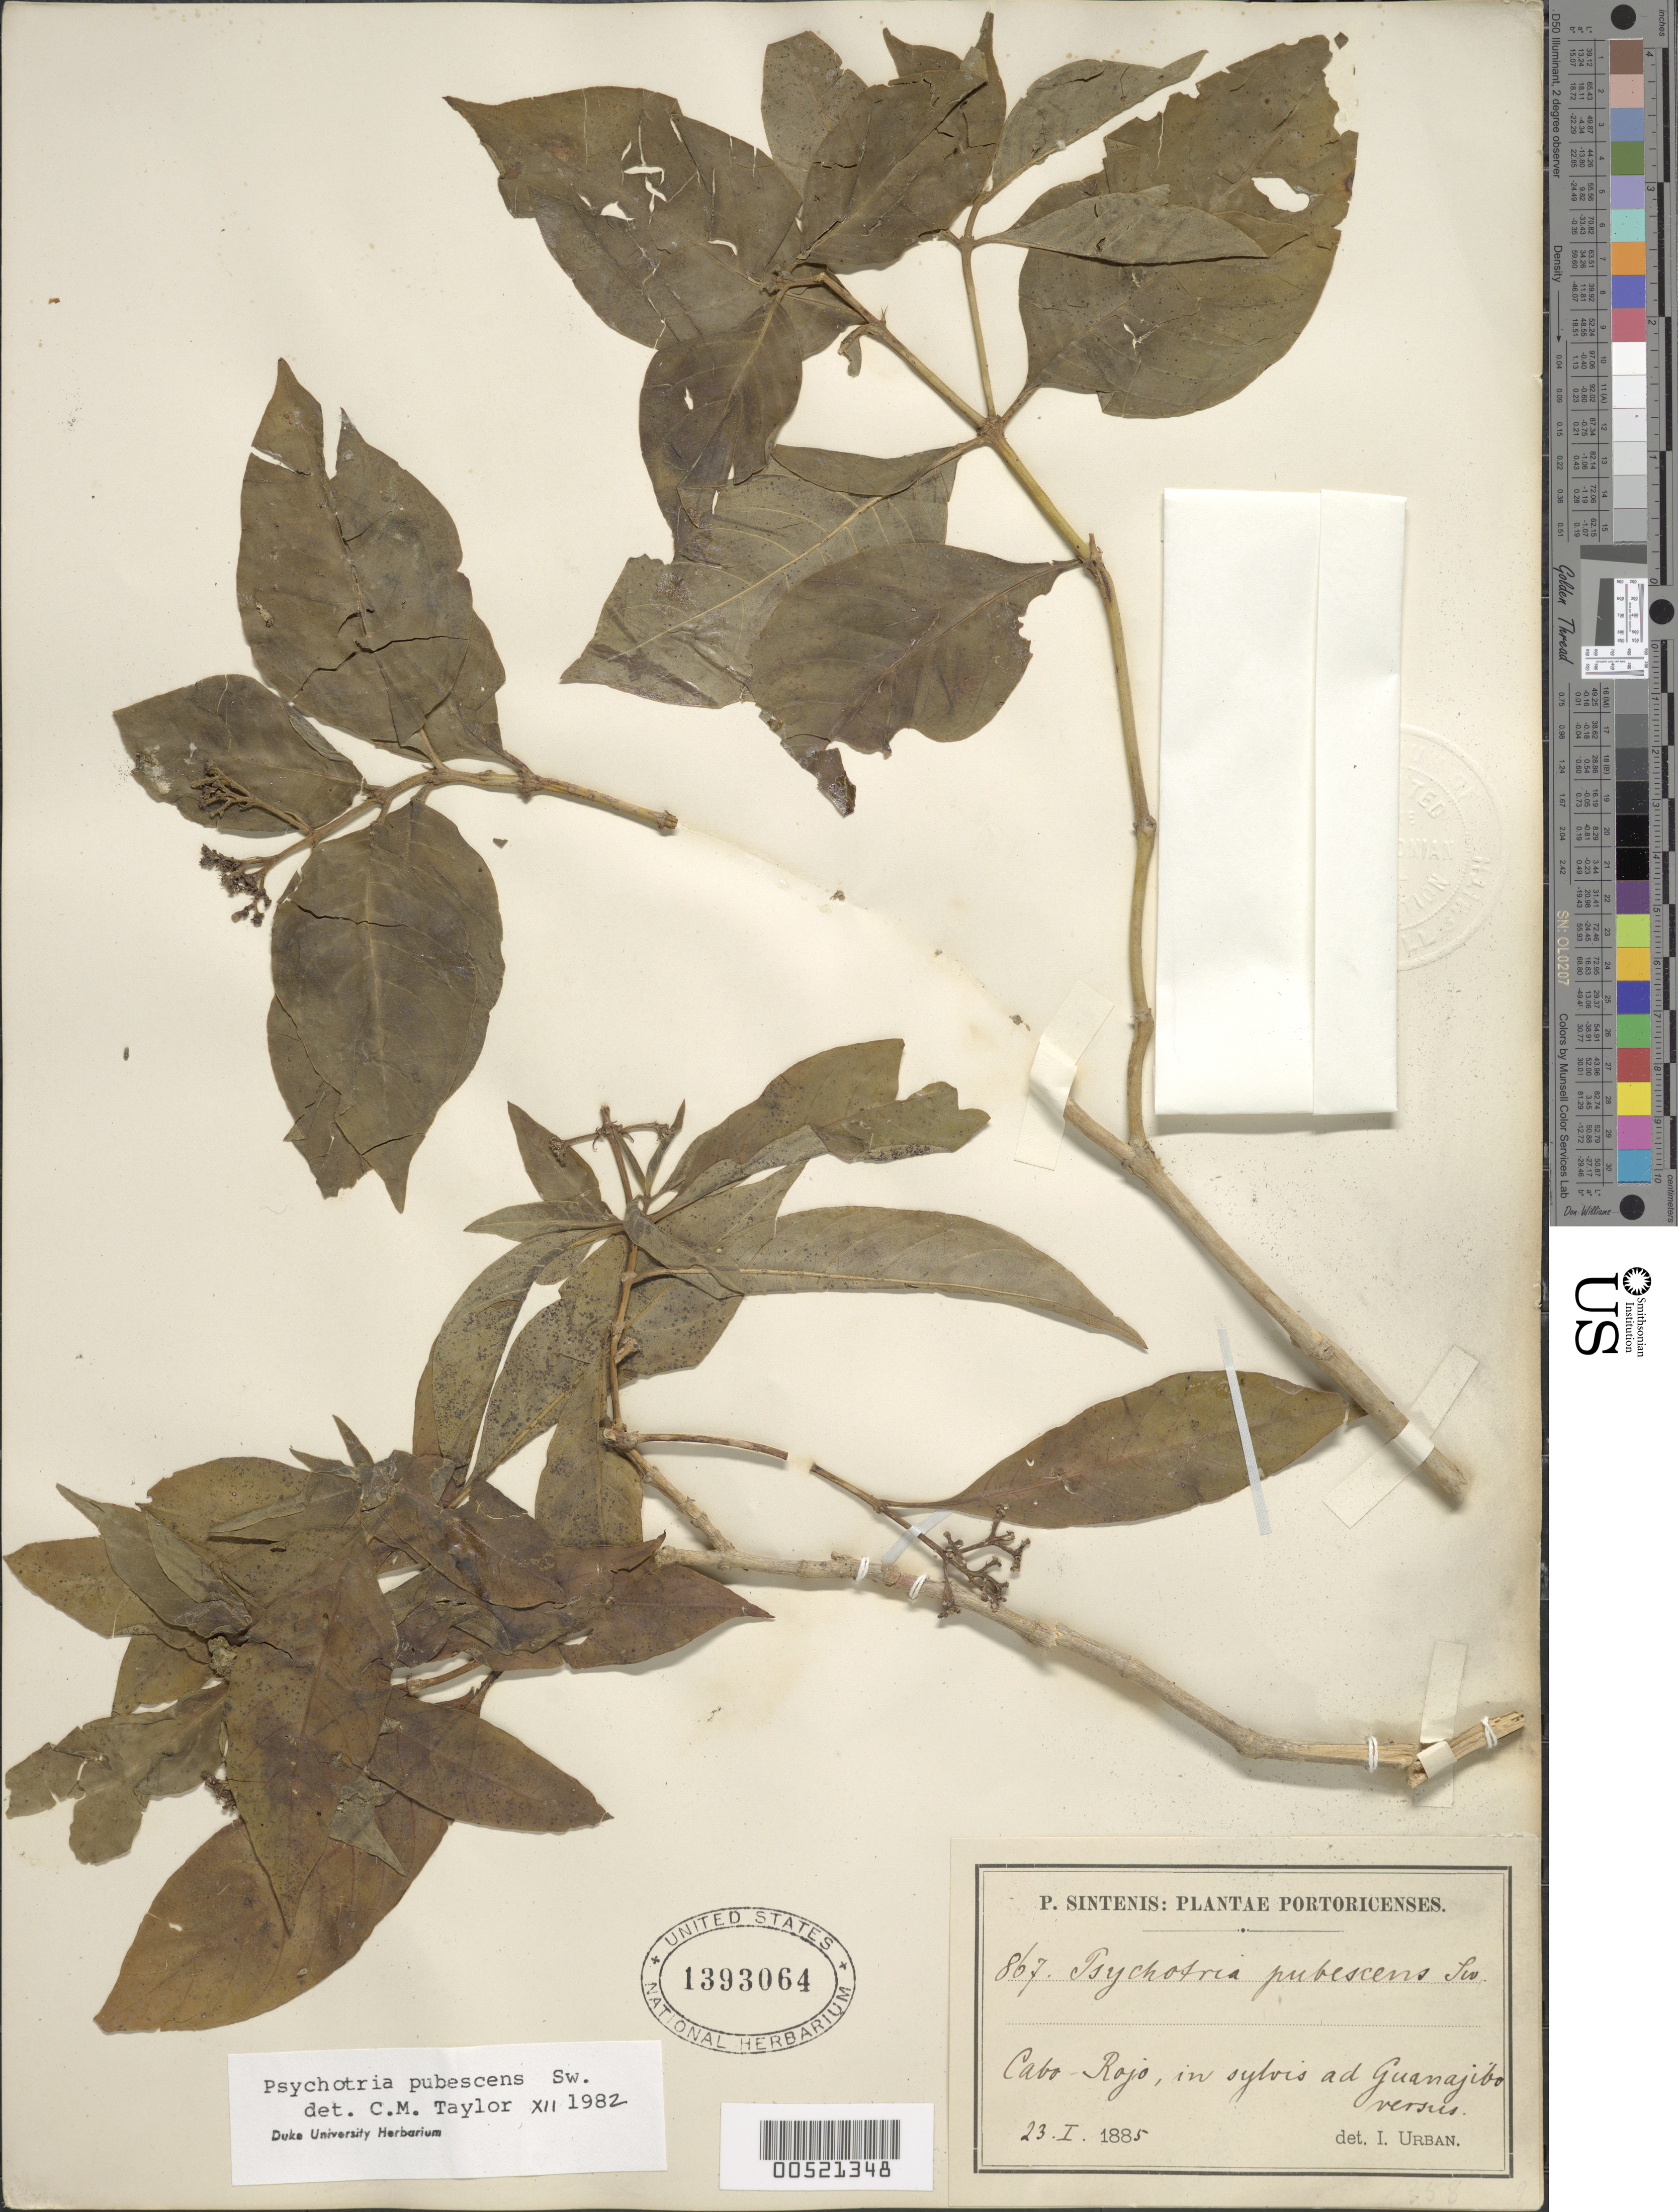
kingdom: Plantae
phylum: Tracheophyta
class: Magnoliopsida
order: Gentianales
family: Rubiaceae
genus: Psychotria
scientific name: Psychotria pubescens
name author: Sw.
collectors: P. Sintenis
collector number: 867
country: Puerto Rico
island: Greater Antilles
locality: Cabo Rojo in forest toward Guanajibo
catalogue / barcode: US 1393064